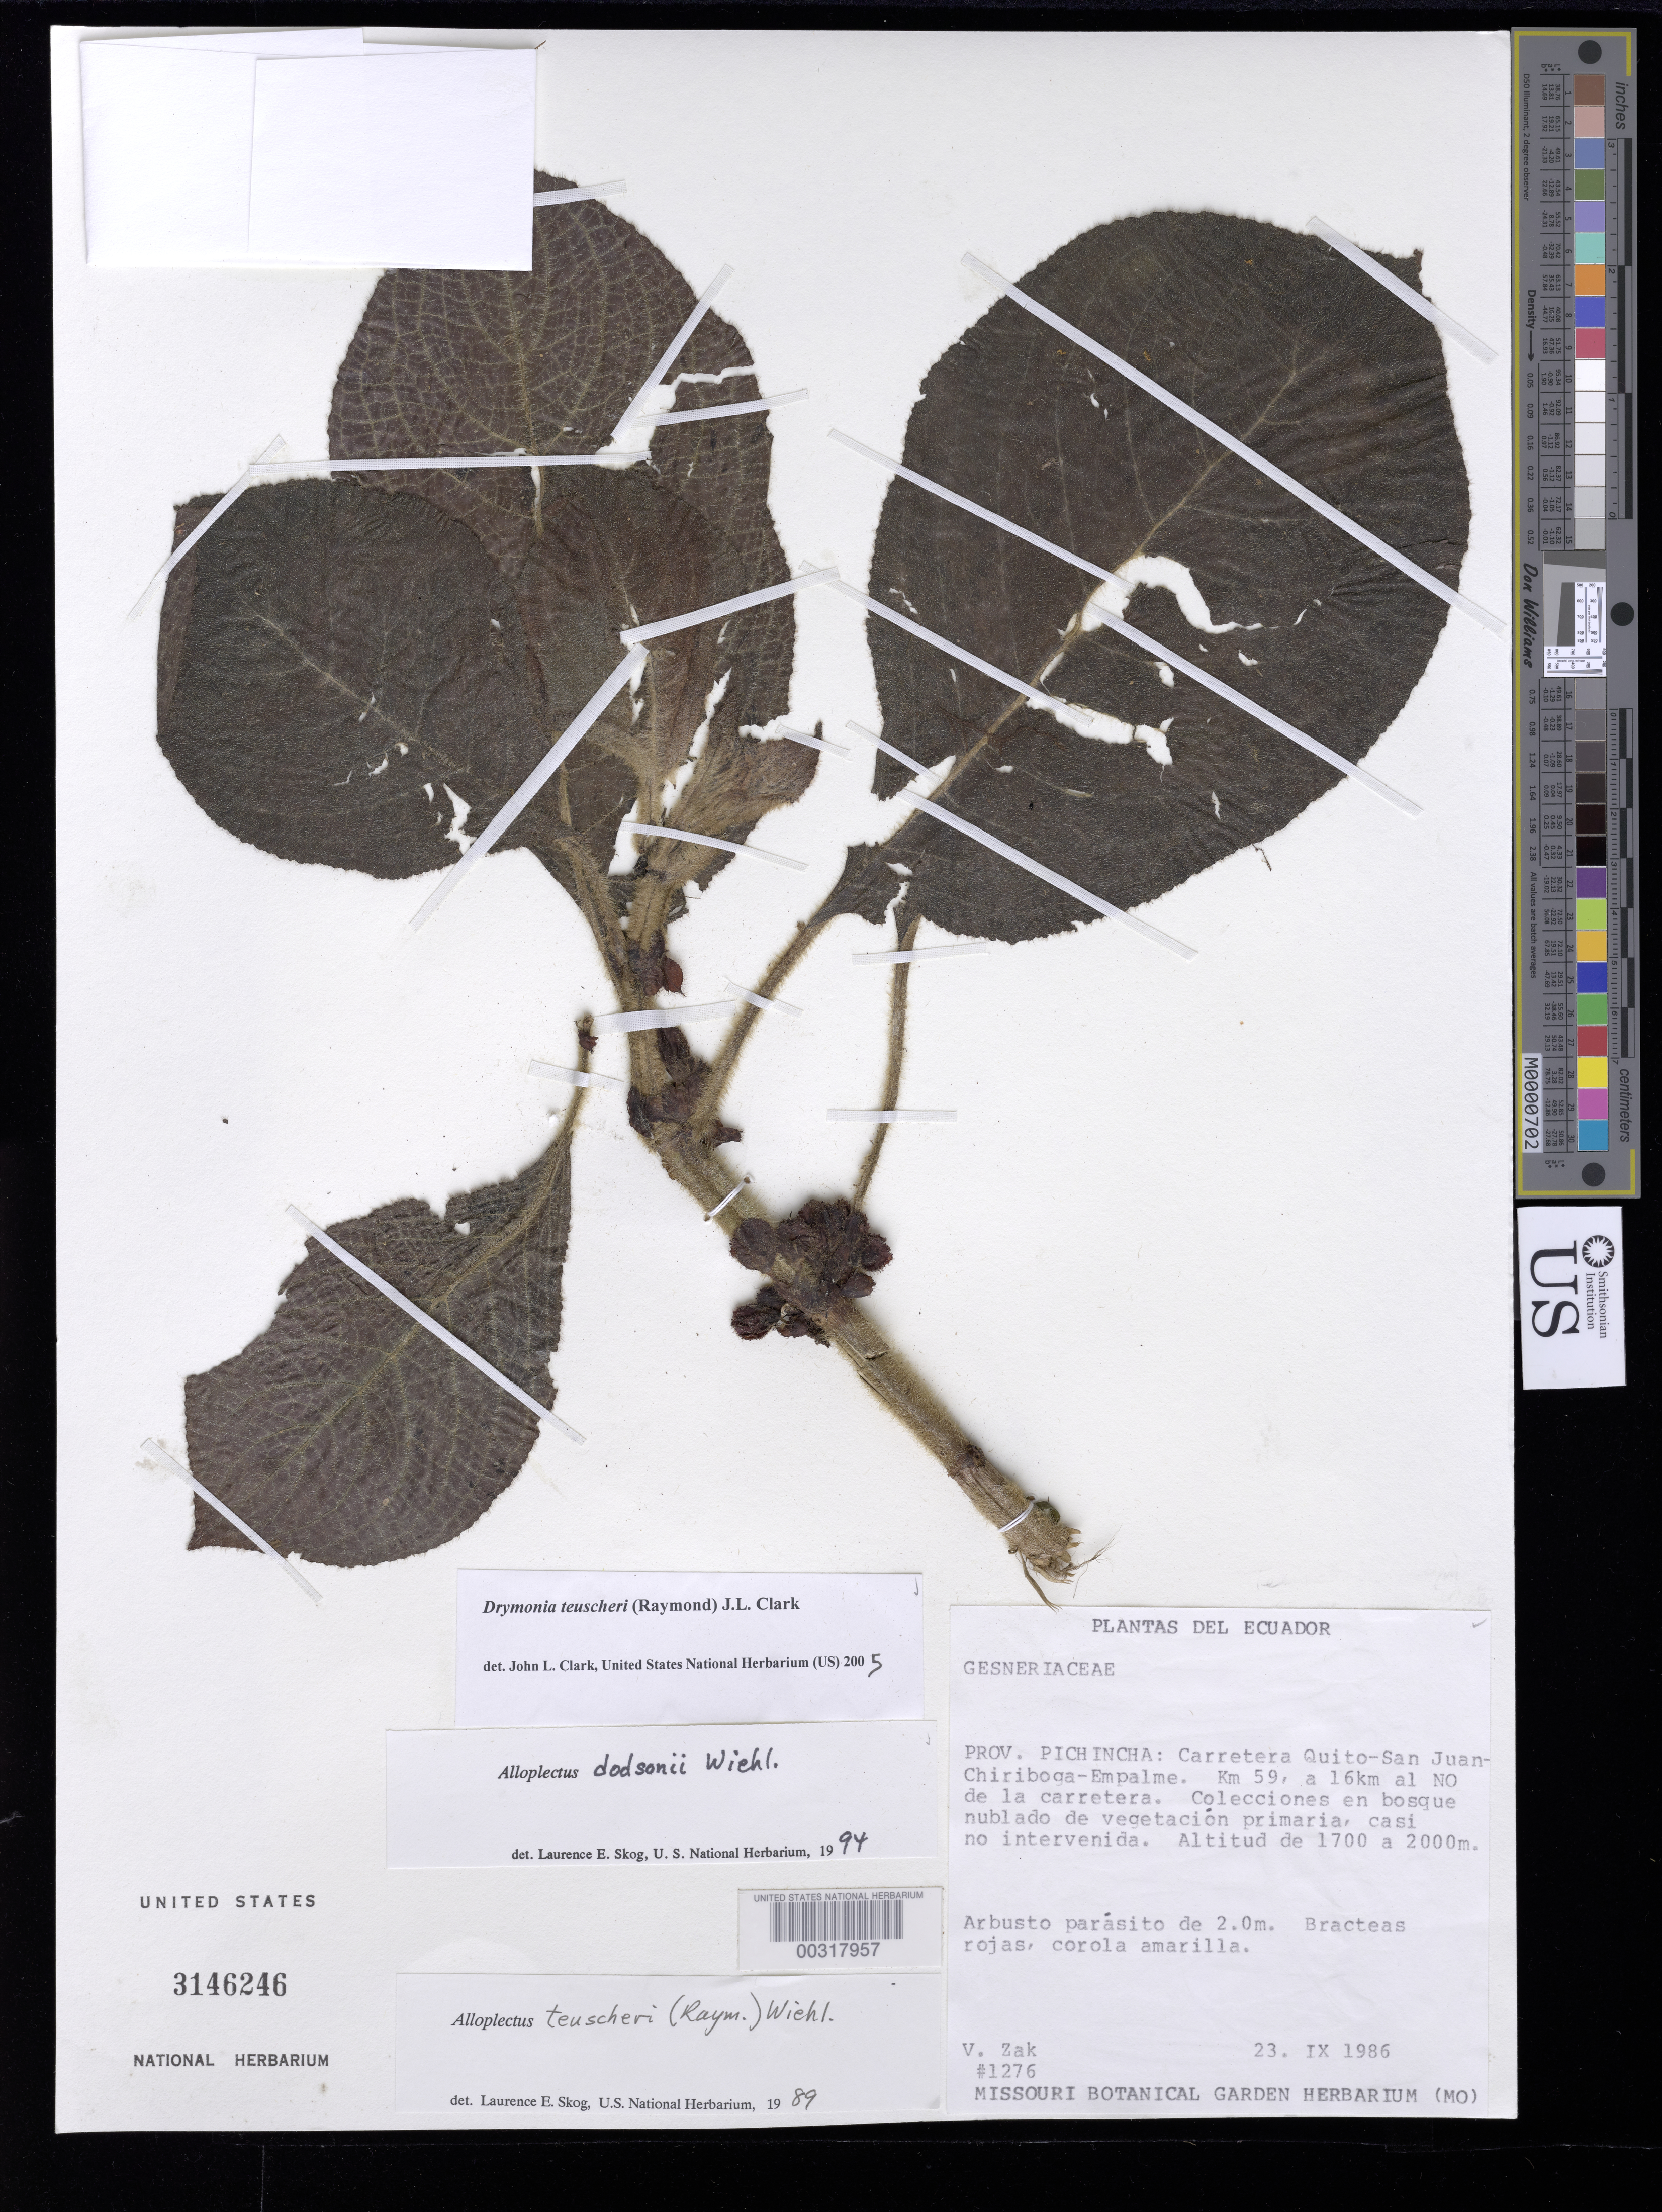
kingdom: Plantae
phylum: Tracheophyta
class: Magnoliopsida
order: Lamiales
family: Gesneriaceae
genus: Drymonia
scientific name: Drymonia teuscheri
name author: (Raymond) J.L. Clark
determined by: Clark, J. L., (SEL), The Marie Selby Botanical Garden (UNITED STATES)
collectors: V. Zak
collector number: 1276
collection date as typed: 23 Sep 1986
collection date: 1986-09-23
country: Ecuador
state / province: Pichincha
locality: Carretera Quito - San Juan - Chiriboga - Empalme km 59, a 16 km al NO de la carretera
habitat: En bosque nublado de vegetación primaria, casi no intervenida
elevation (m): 1700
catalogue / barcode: US 3146246